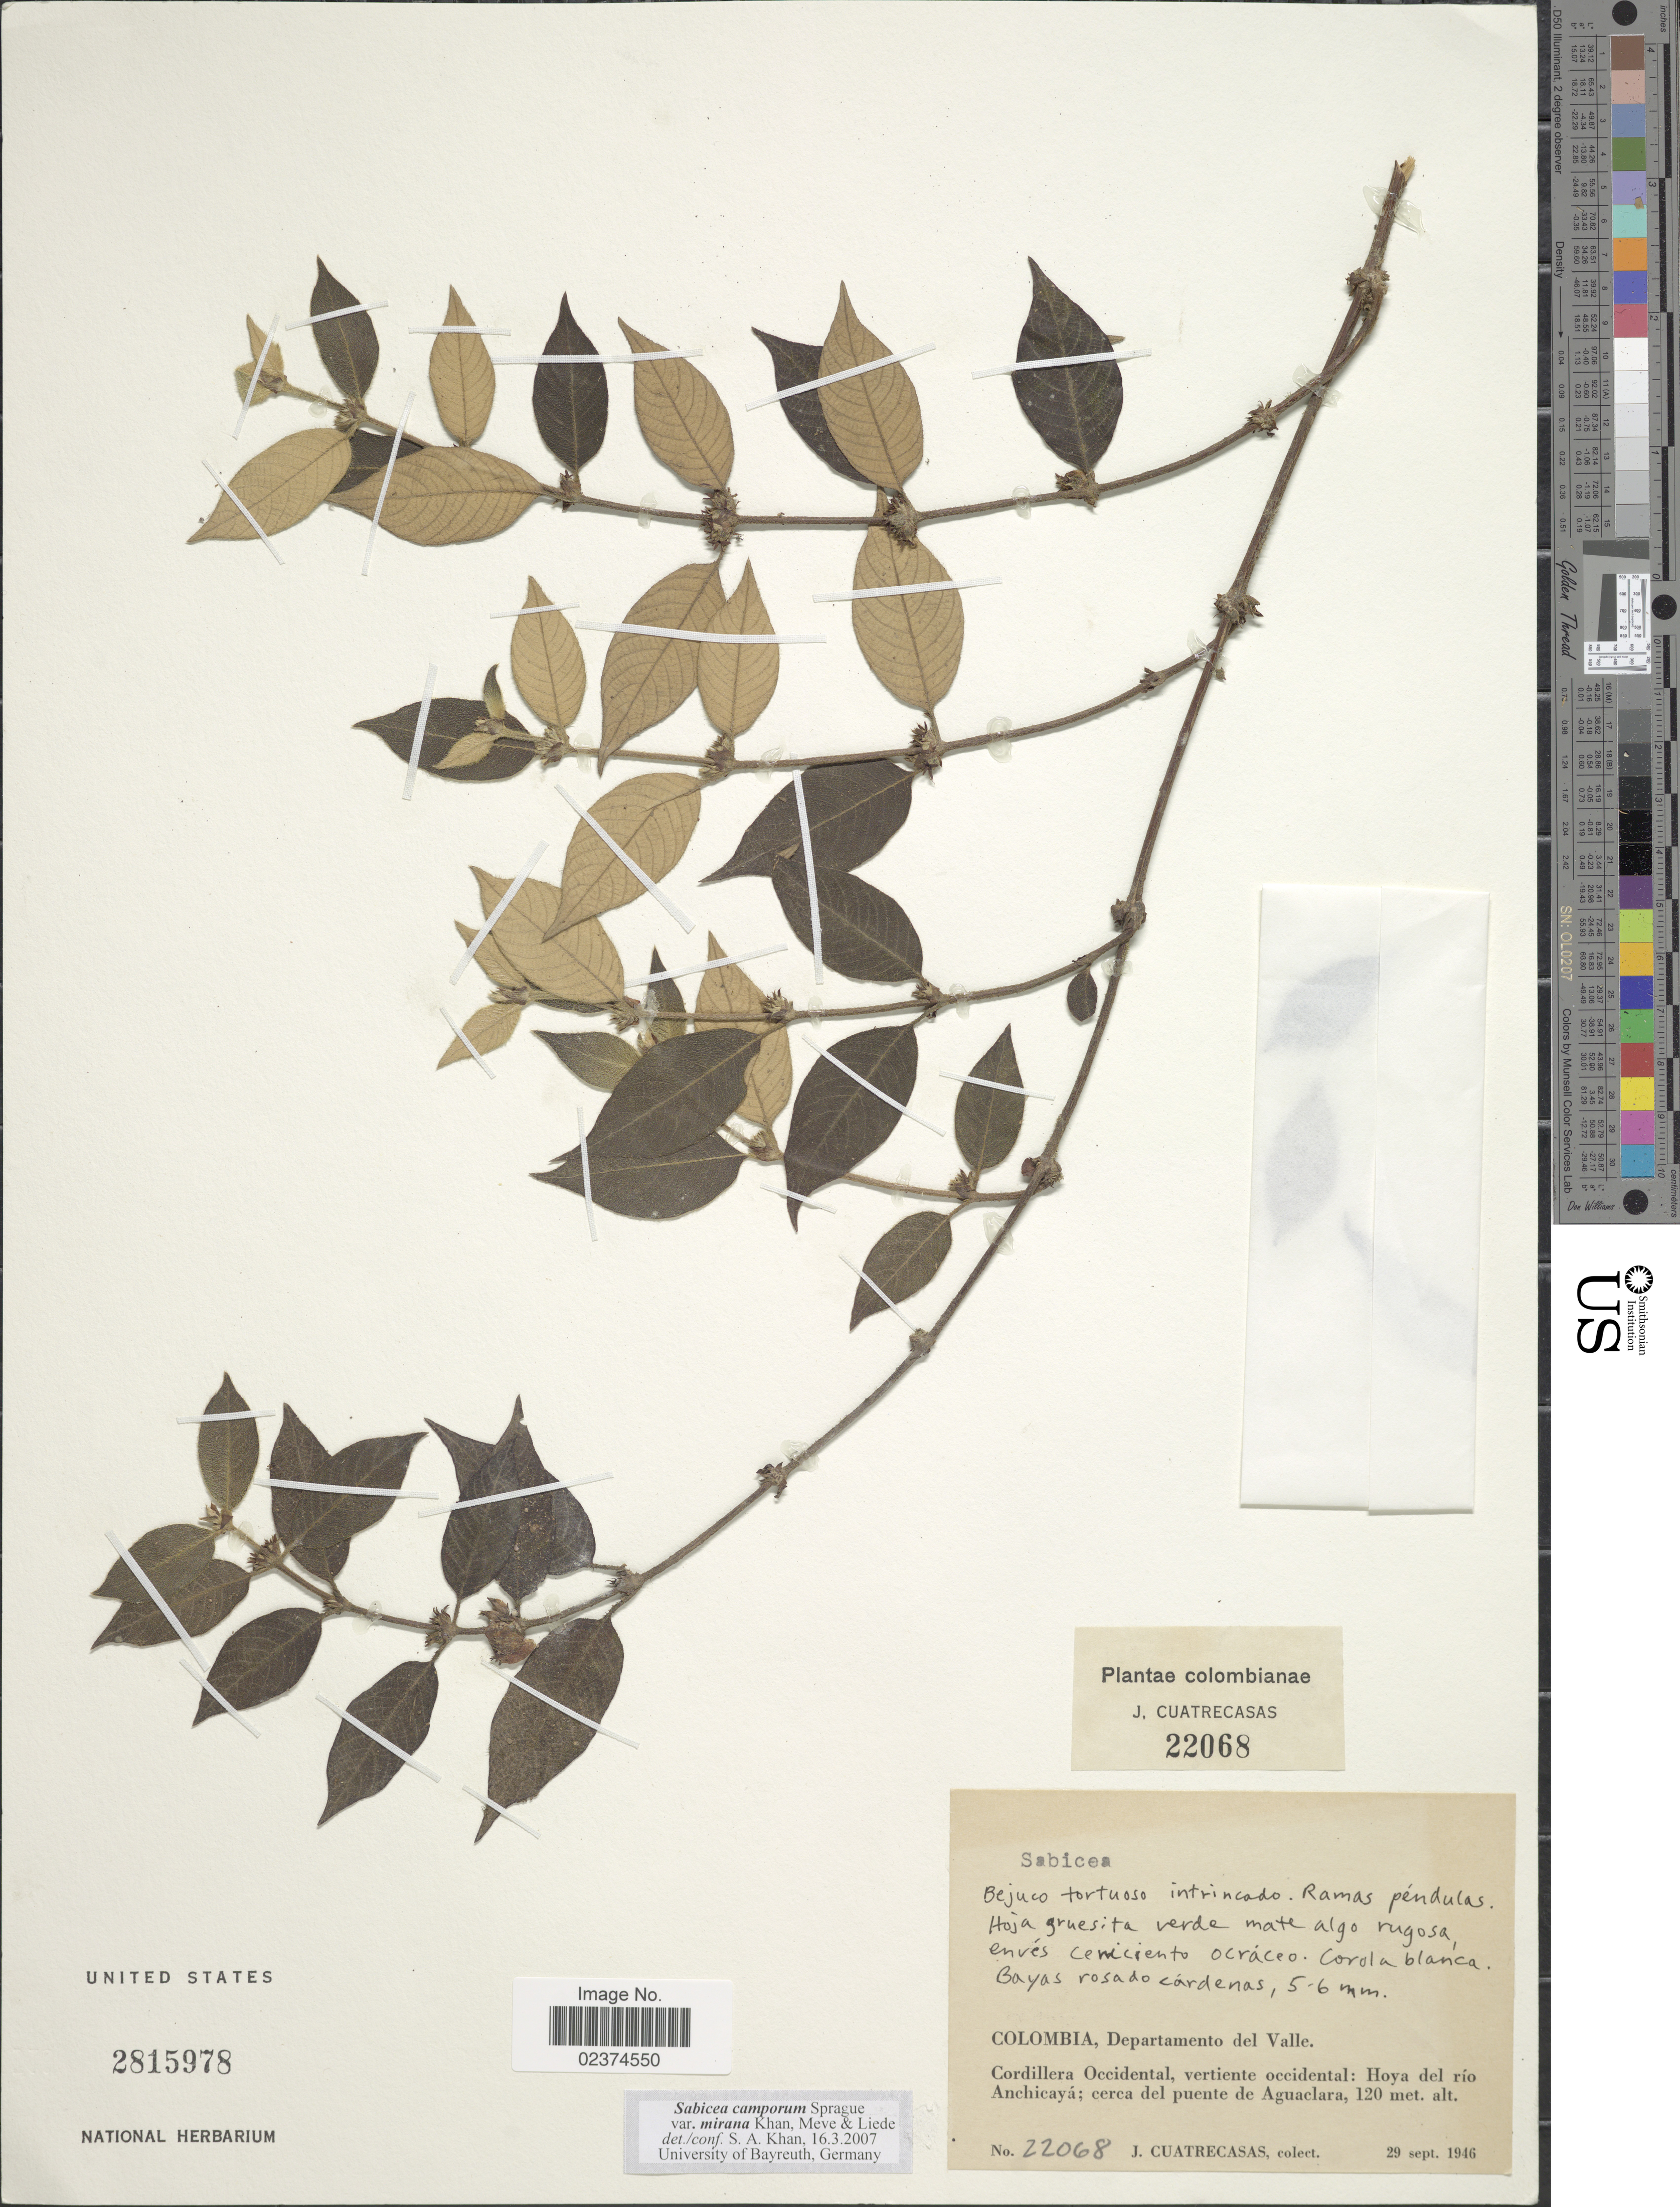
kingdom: Plantae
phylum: Tracheophyta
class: Magnoliopsida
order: Gentianales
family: Rubiaceae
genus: Sabicea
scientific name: Sabicea camporum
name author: Sprague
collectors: J. Cuatrecasas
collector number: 22068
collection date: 1946-09-29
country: Colombia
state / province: Valle del Cauca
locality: Departamento del Valle, Cordillera Occidental, vertiente oocidental:Hoya del río Anchicayá; cerca del puente de Aguaclara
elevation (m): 120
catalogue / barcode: US 2815978